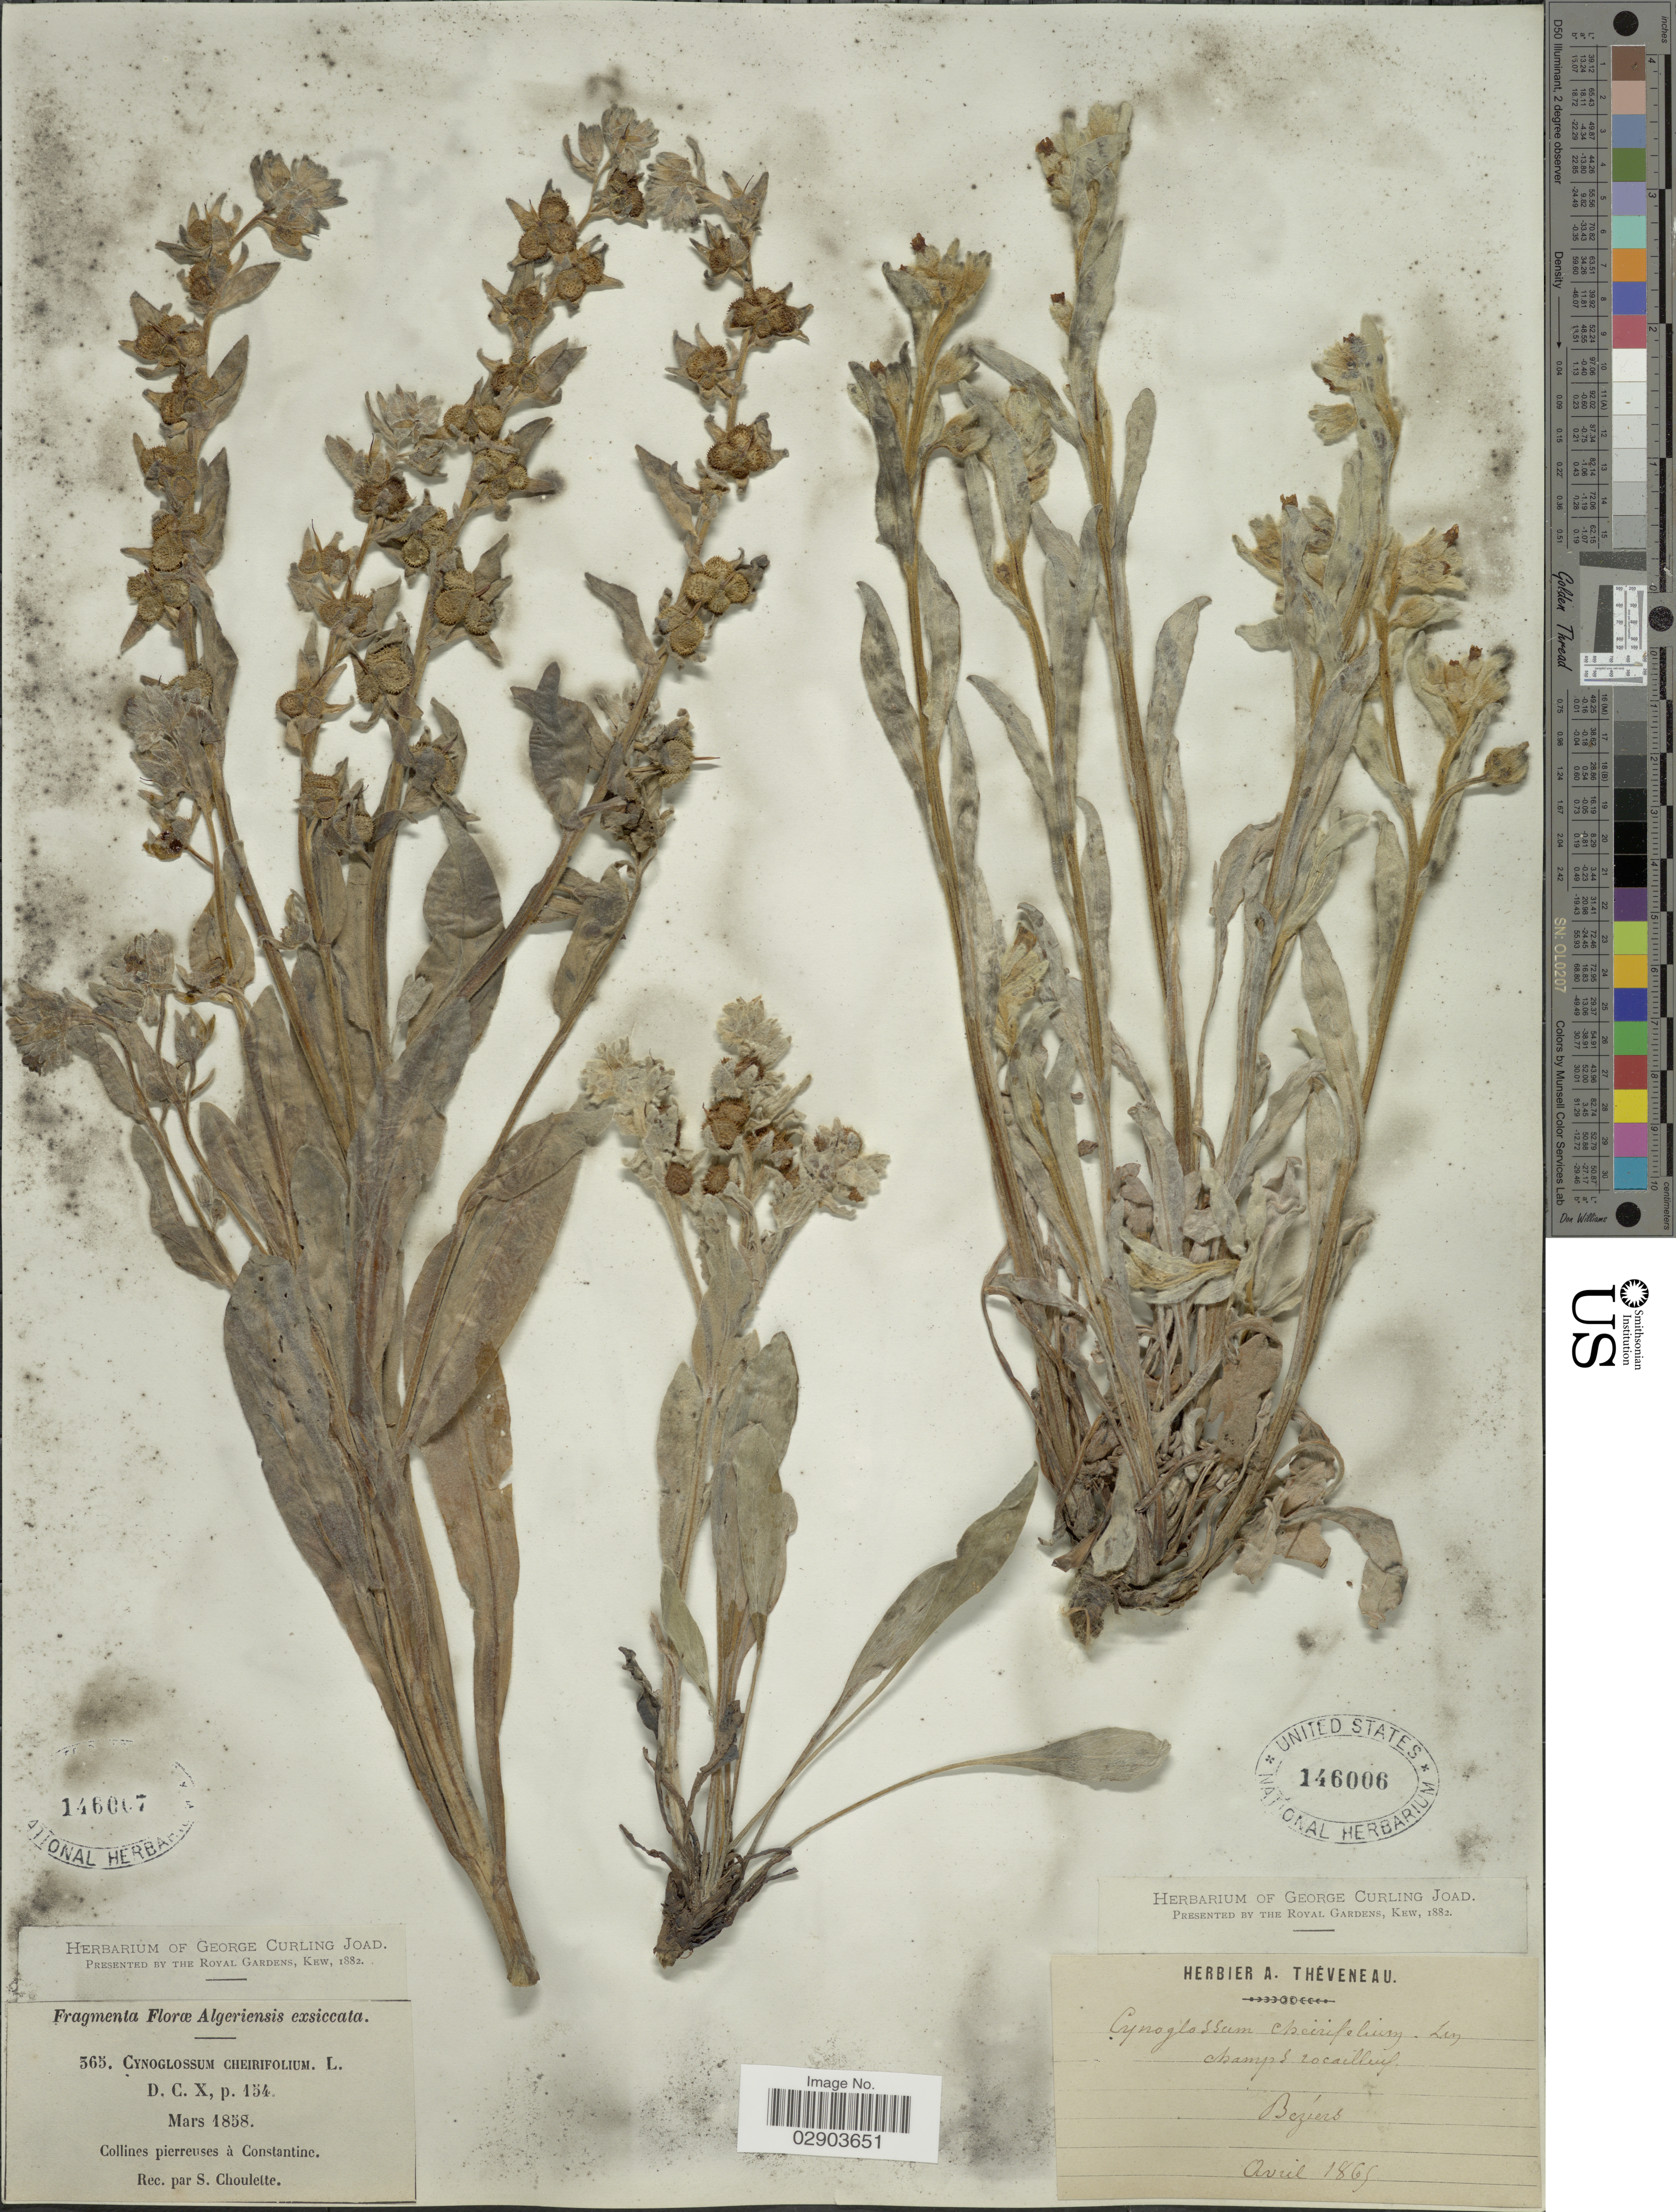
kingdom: Plantae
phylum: Tracheophyta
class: Magnoliopsida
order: Boraginales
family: Boraginaceae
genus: Cynoglossum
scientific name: Cynoglossum cheirifolium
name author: L.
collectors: S. Choulette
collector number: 365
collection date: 1858-03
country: Algeria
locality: Collines pierreuses à Constantine, Algeriensis.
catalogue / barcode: US 146007-2